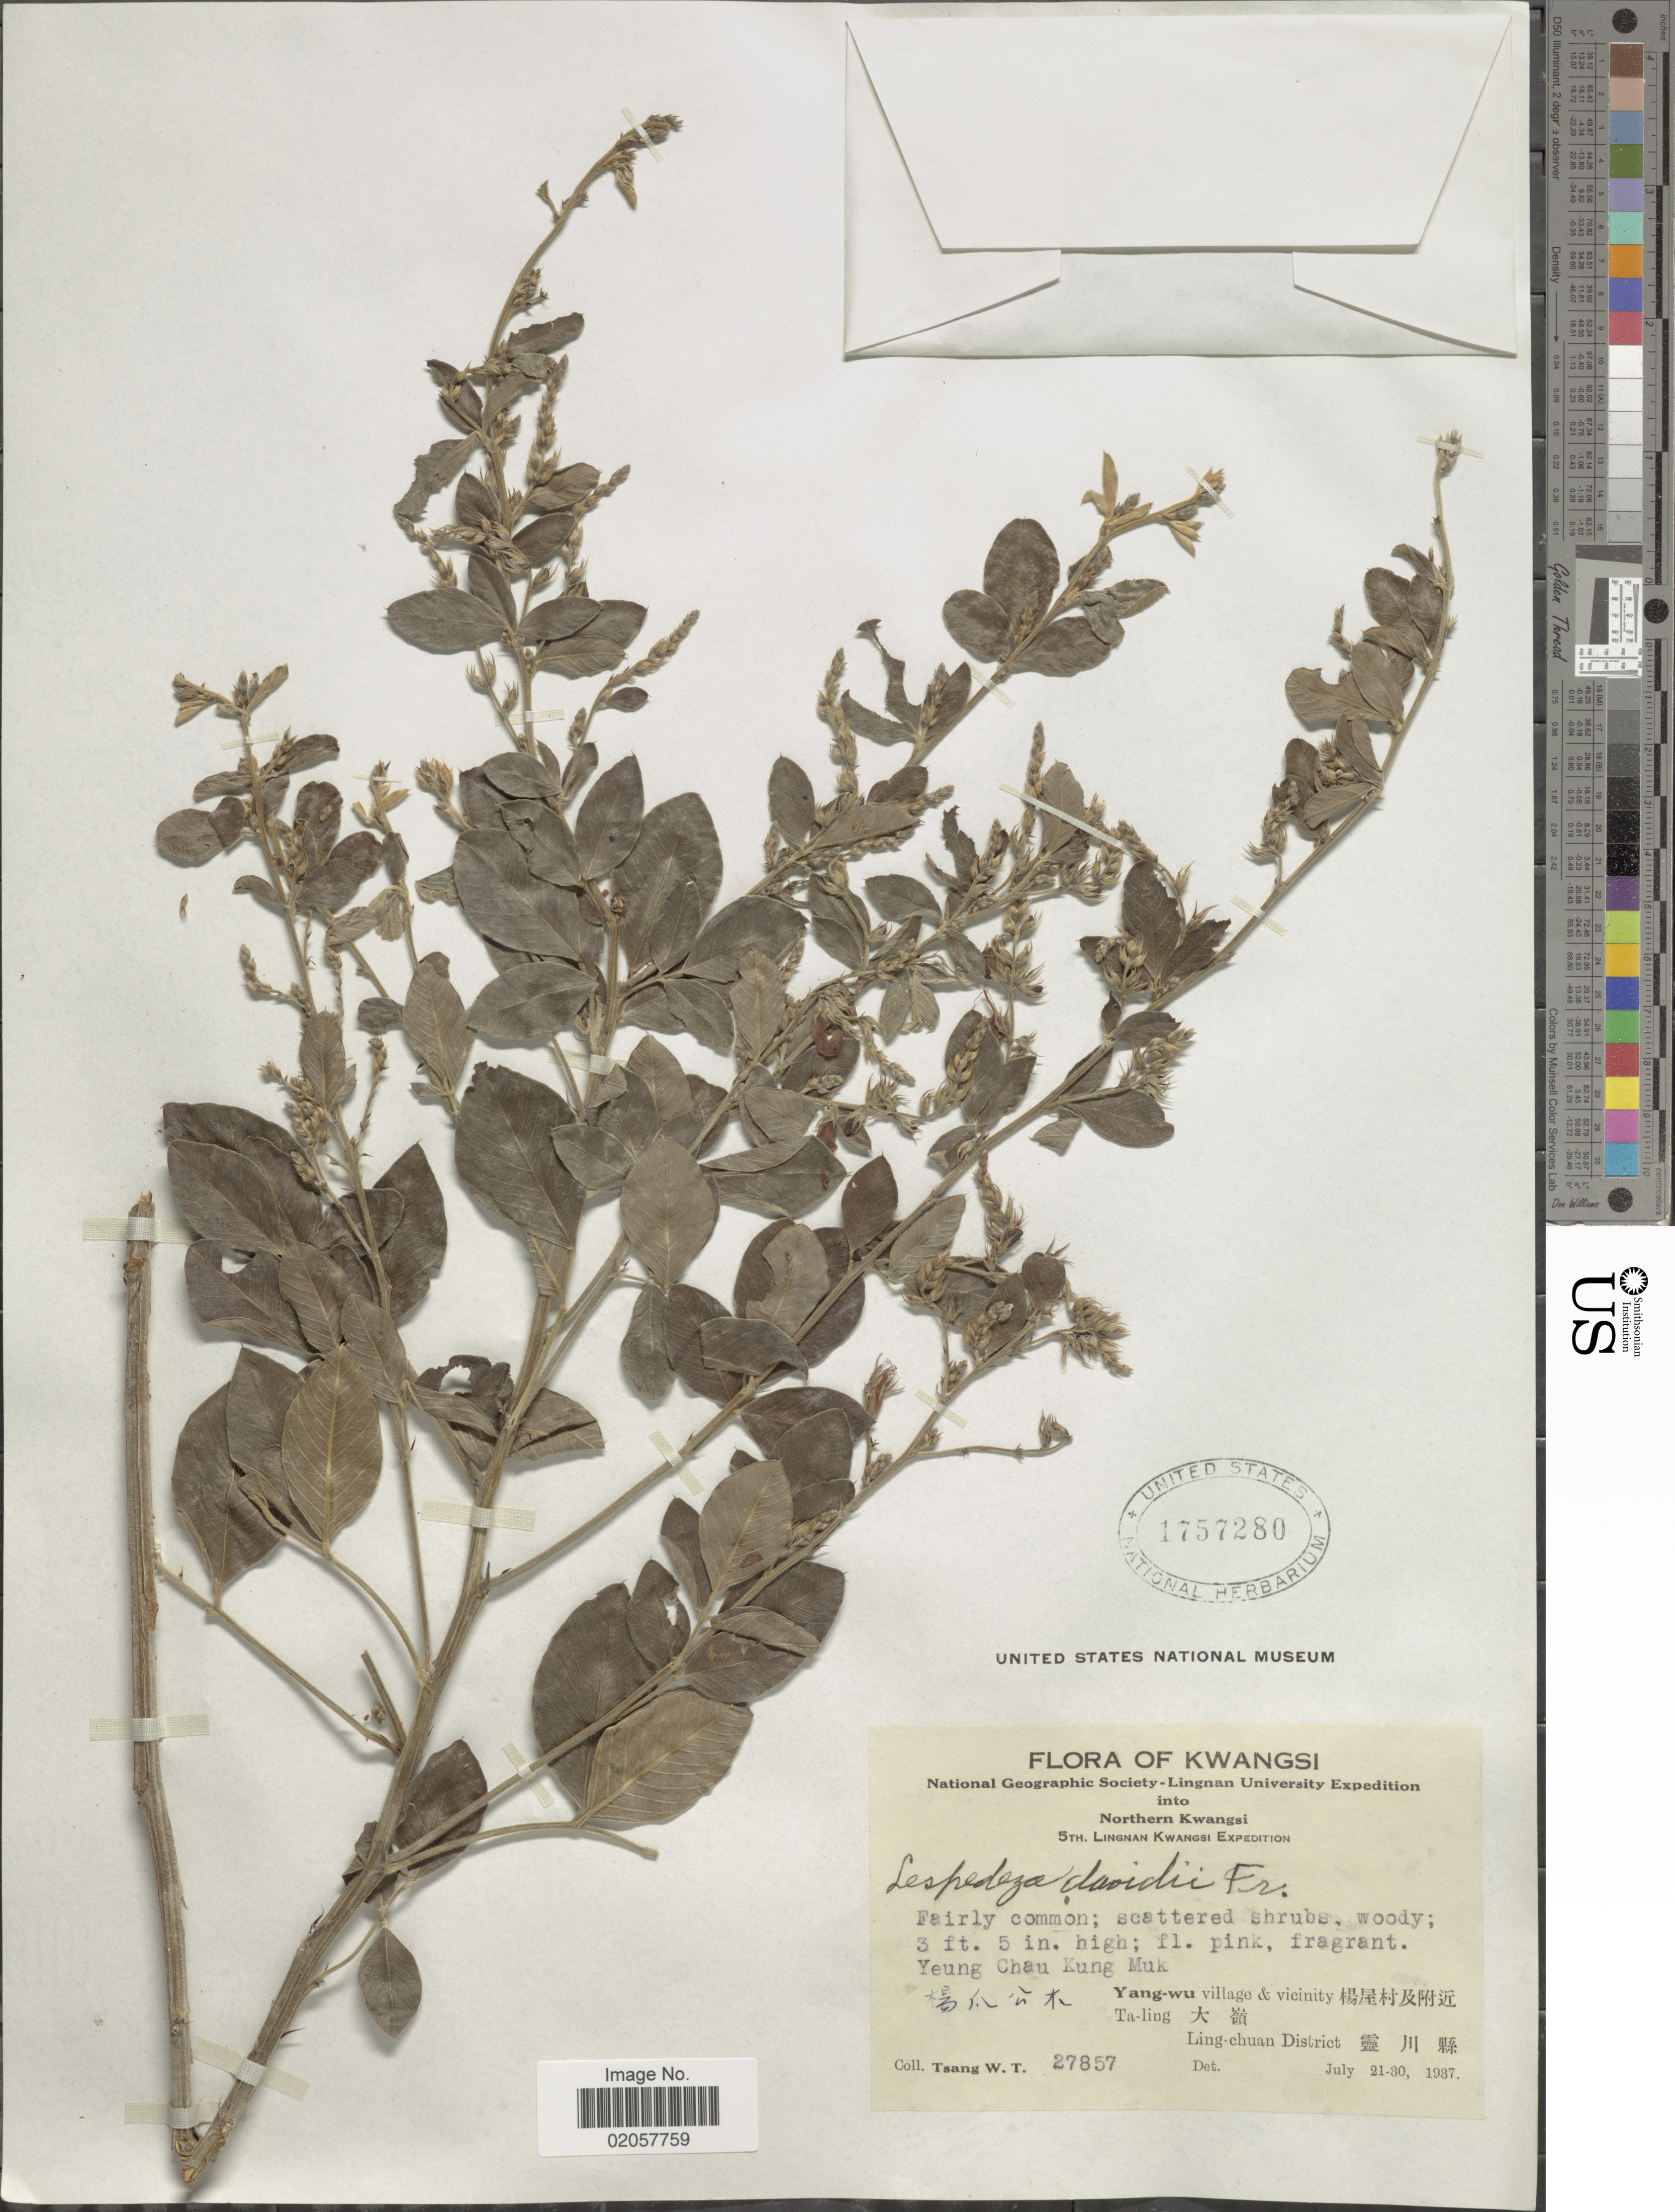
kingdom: Plantae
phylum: Tracheophyta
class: Magnoliopsida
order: Fabales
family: Fabaceae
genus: Lespedeza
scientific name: Lespedeza davidii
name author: Franch.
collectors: W. T. Tsang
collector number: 27857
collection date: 1937-07-21/1937-07-30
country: China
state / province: Guangxi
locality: Kwangsi, Yeung Chau Kung Muk, Yang-wu village & vicinity, Ta-ling, Ling-chuan District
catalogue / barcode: US 1757280